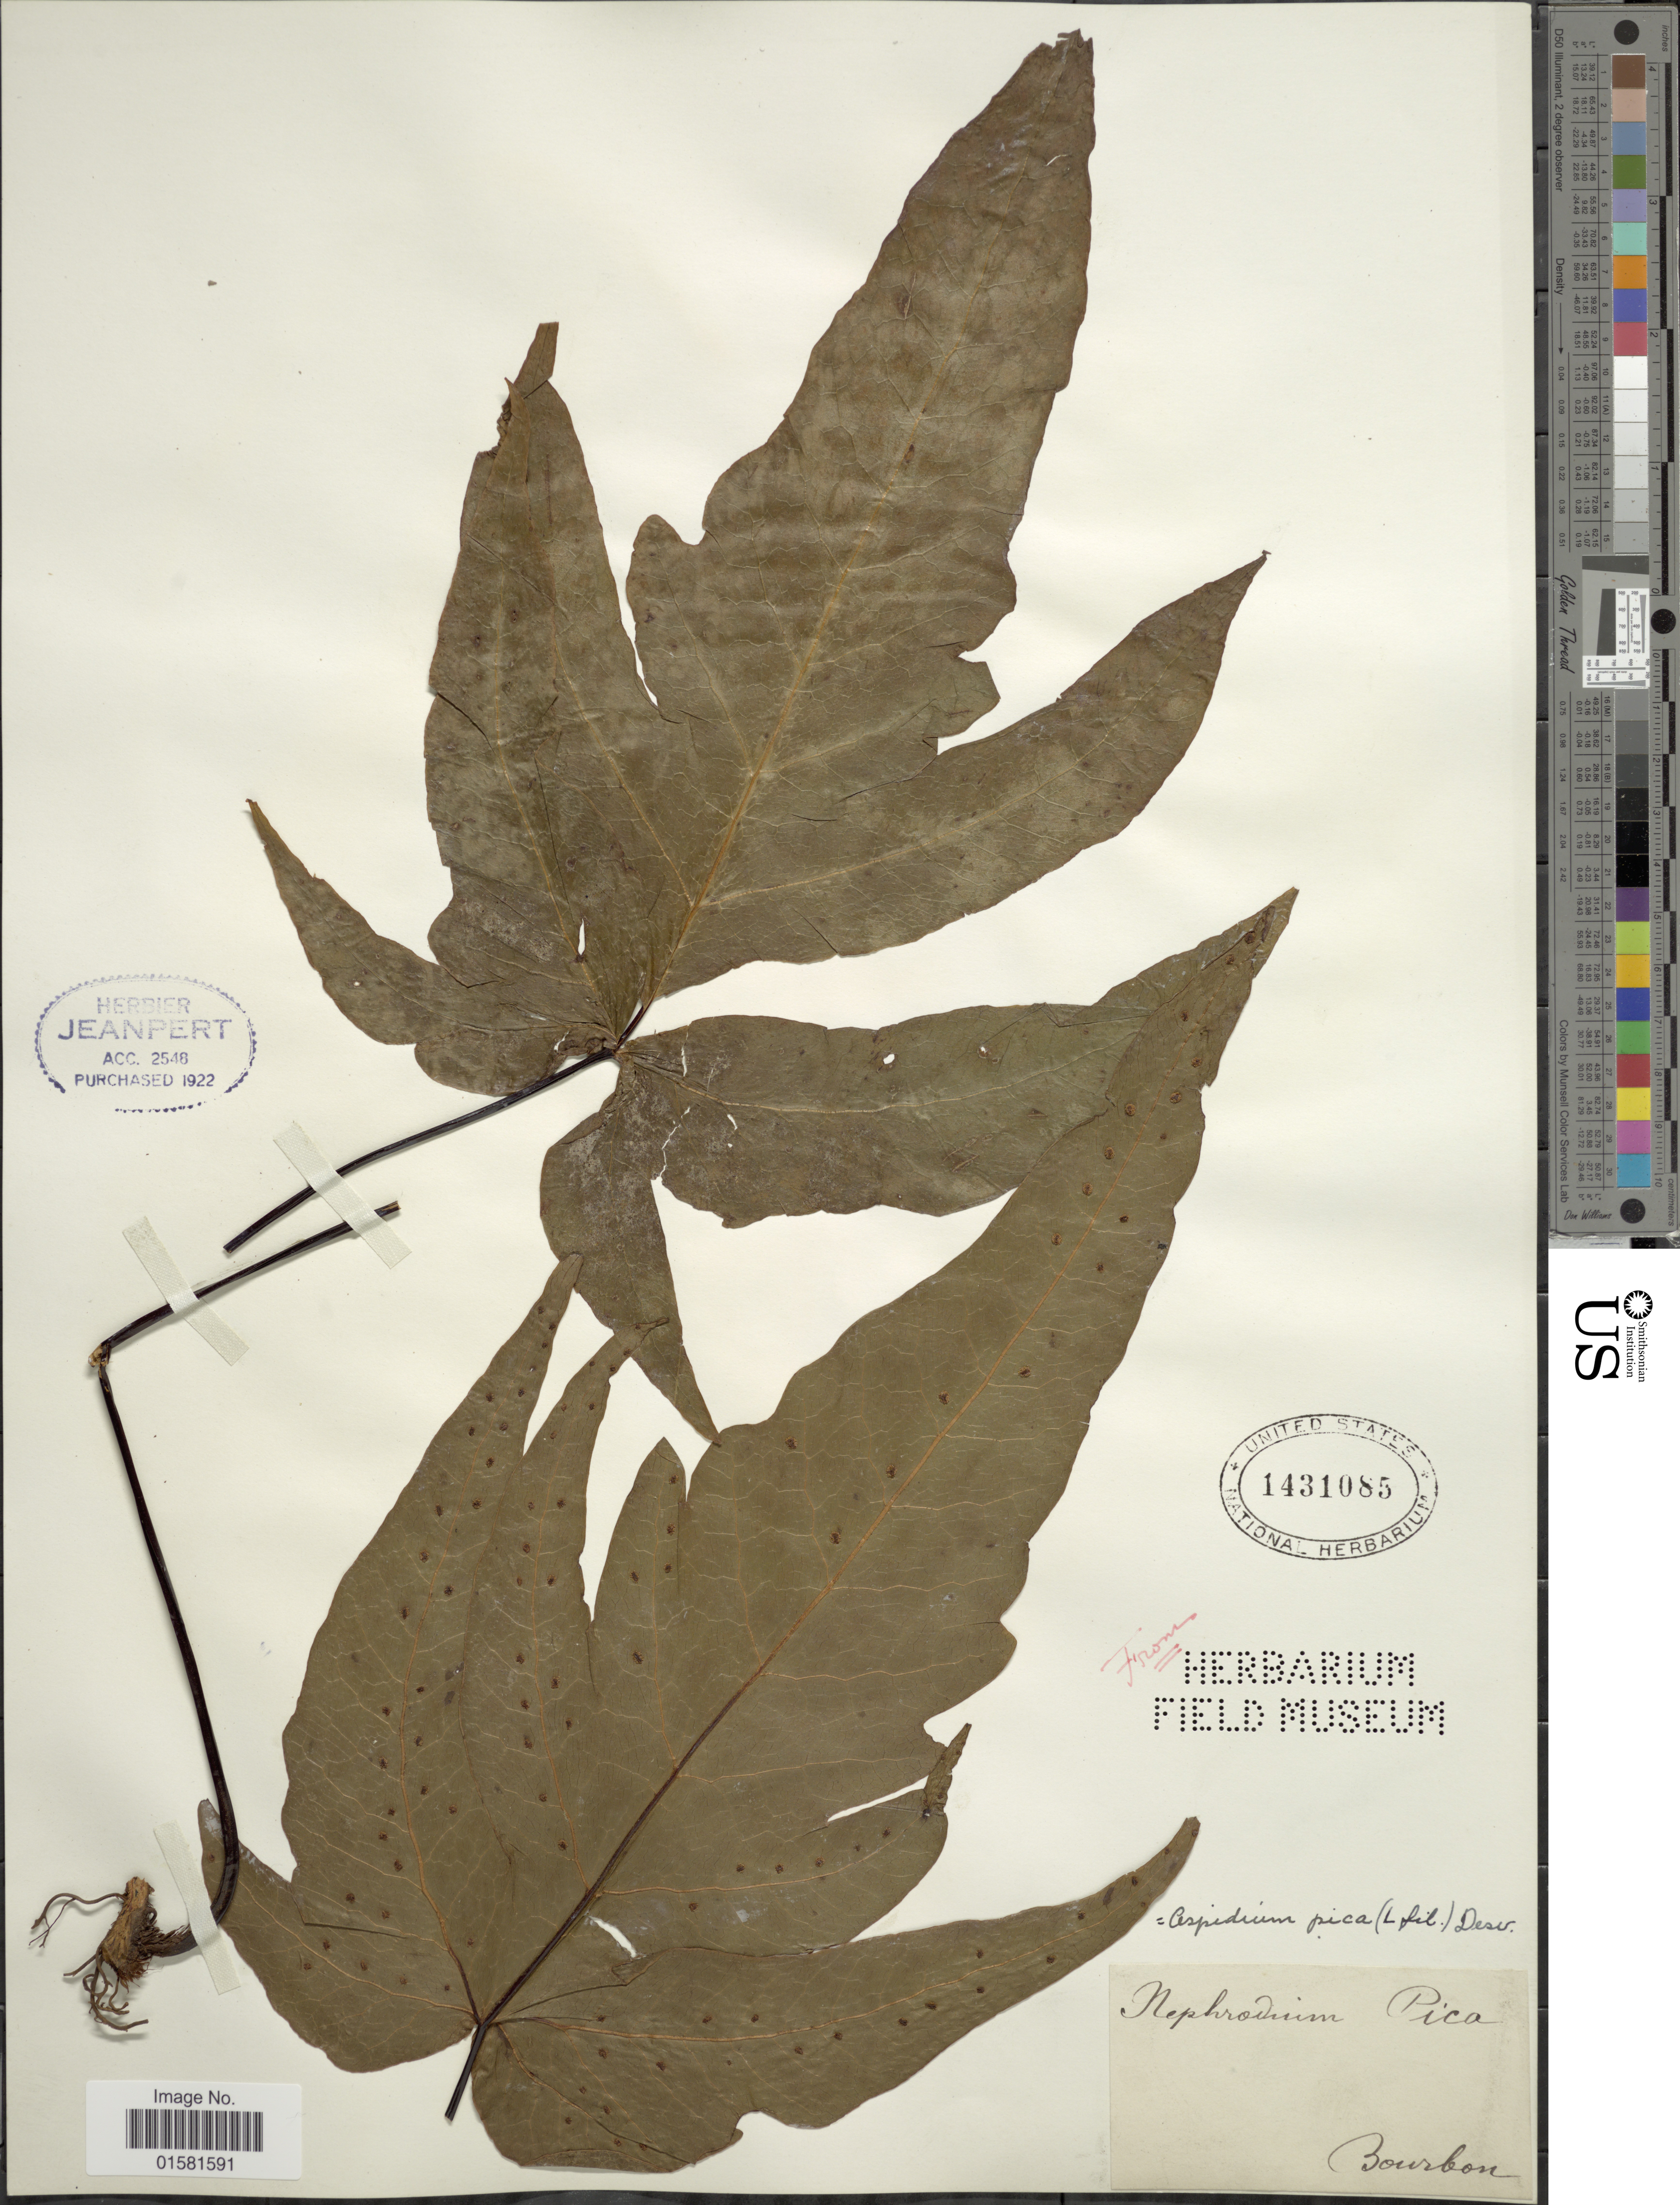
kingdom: Plantae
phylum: Tracheophyta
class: Polypodiopsida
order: Polypodiales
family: Tectariaceae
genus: Tectaria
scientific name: Tectaria pica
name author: (L. f.) C. Chr.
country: Reunion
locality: Bourbon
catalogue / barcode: US 1431085